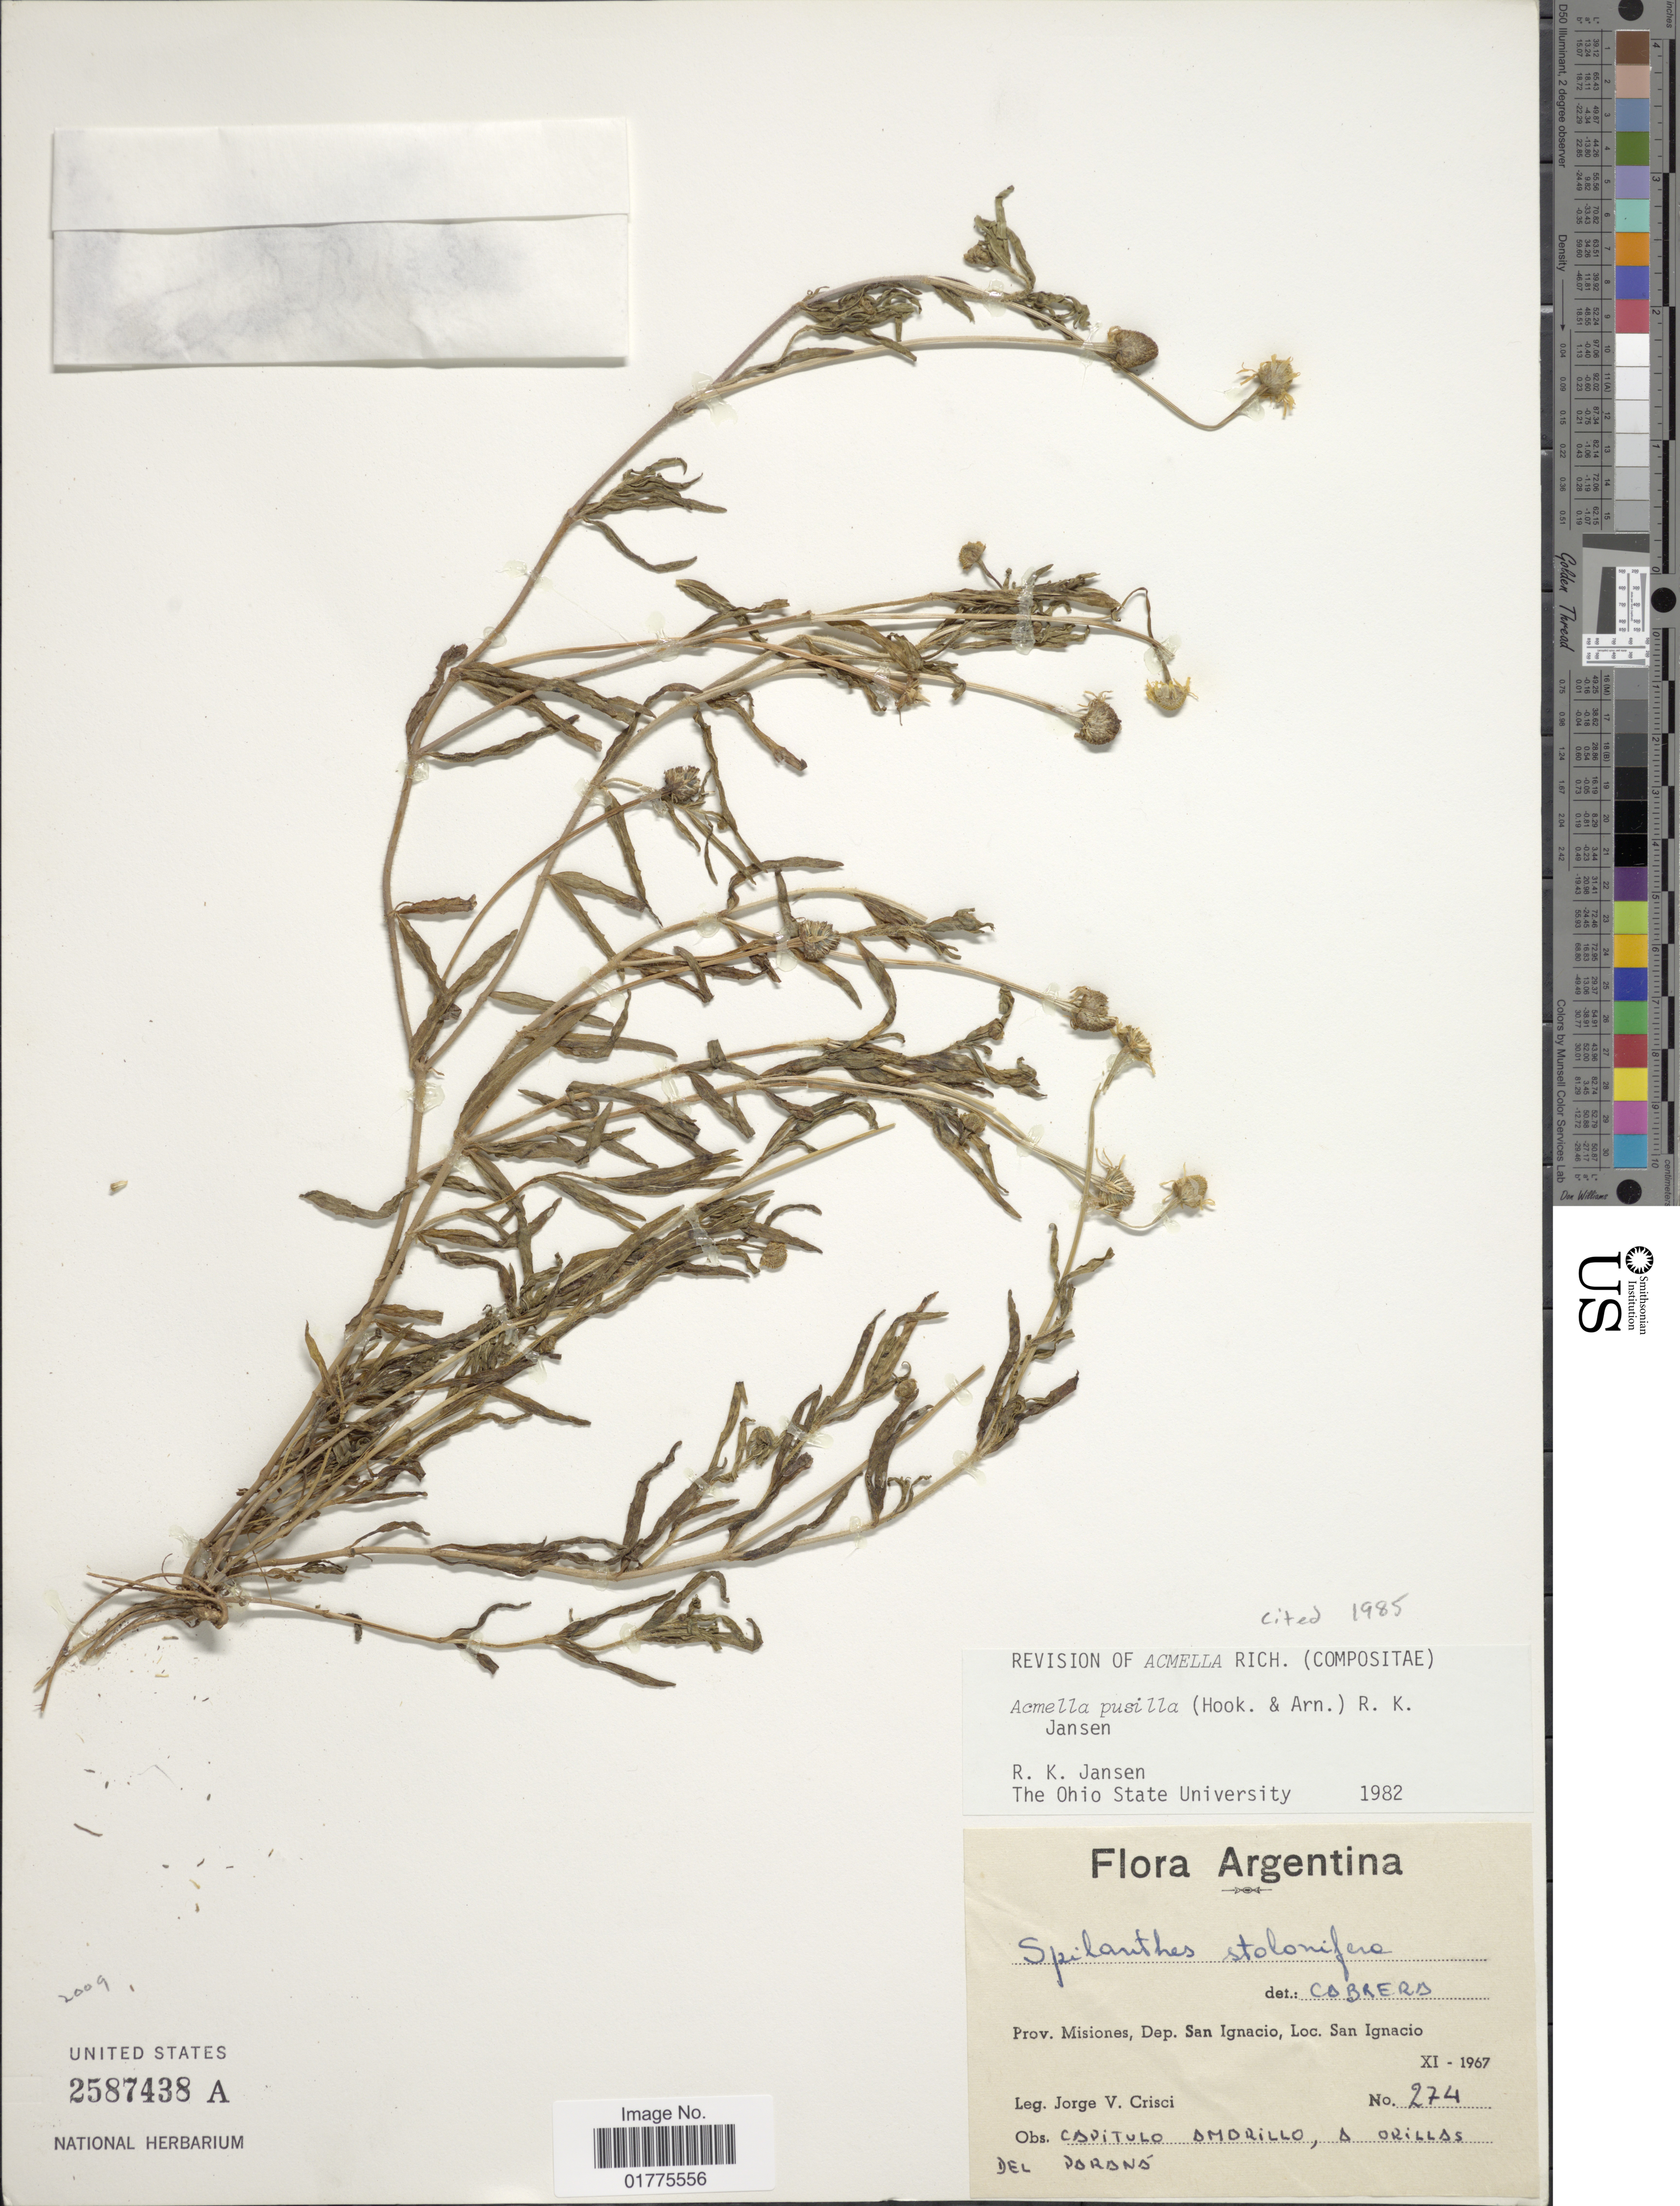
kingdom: Plantae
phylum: Tracheophyta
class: Magnoliopsida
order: Asterales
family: Asteraceae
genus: Acmella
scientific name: Acmella pusilla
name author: (Hook. & Arn.) R.K. Jansen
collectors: J. Crisci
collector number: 274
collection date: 1967-11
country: Argentina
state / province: Misiones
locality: Dep. San Ignacio, Loc. San Ignacio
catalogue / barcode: US 2587438A